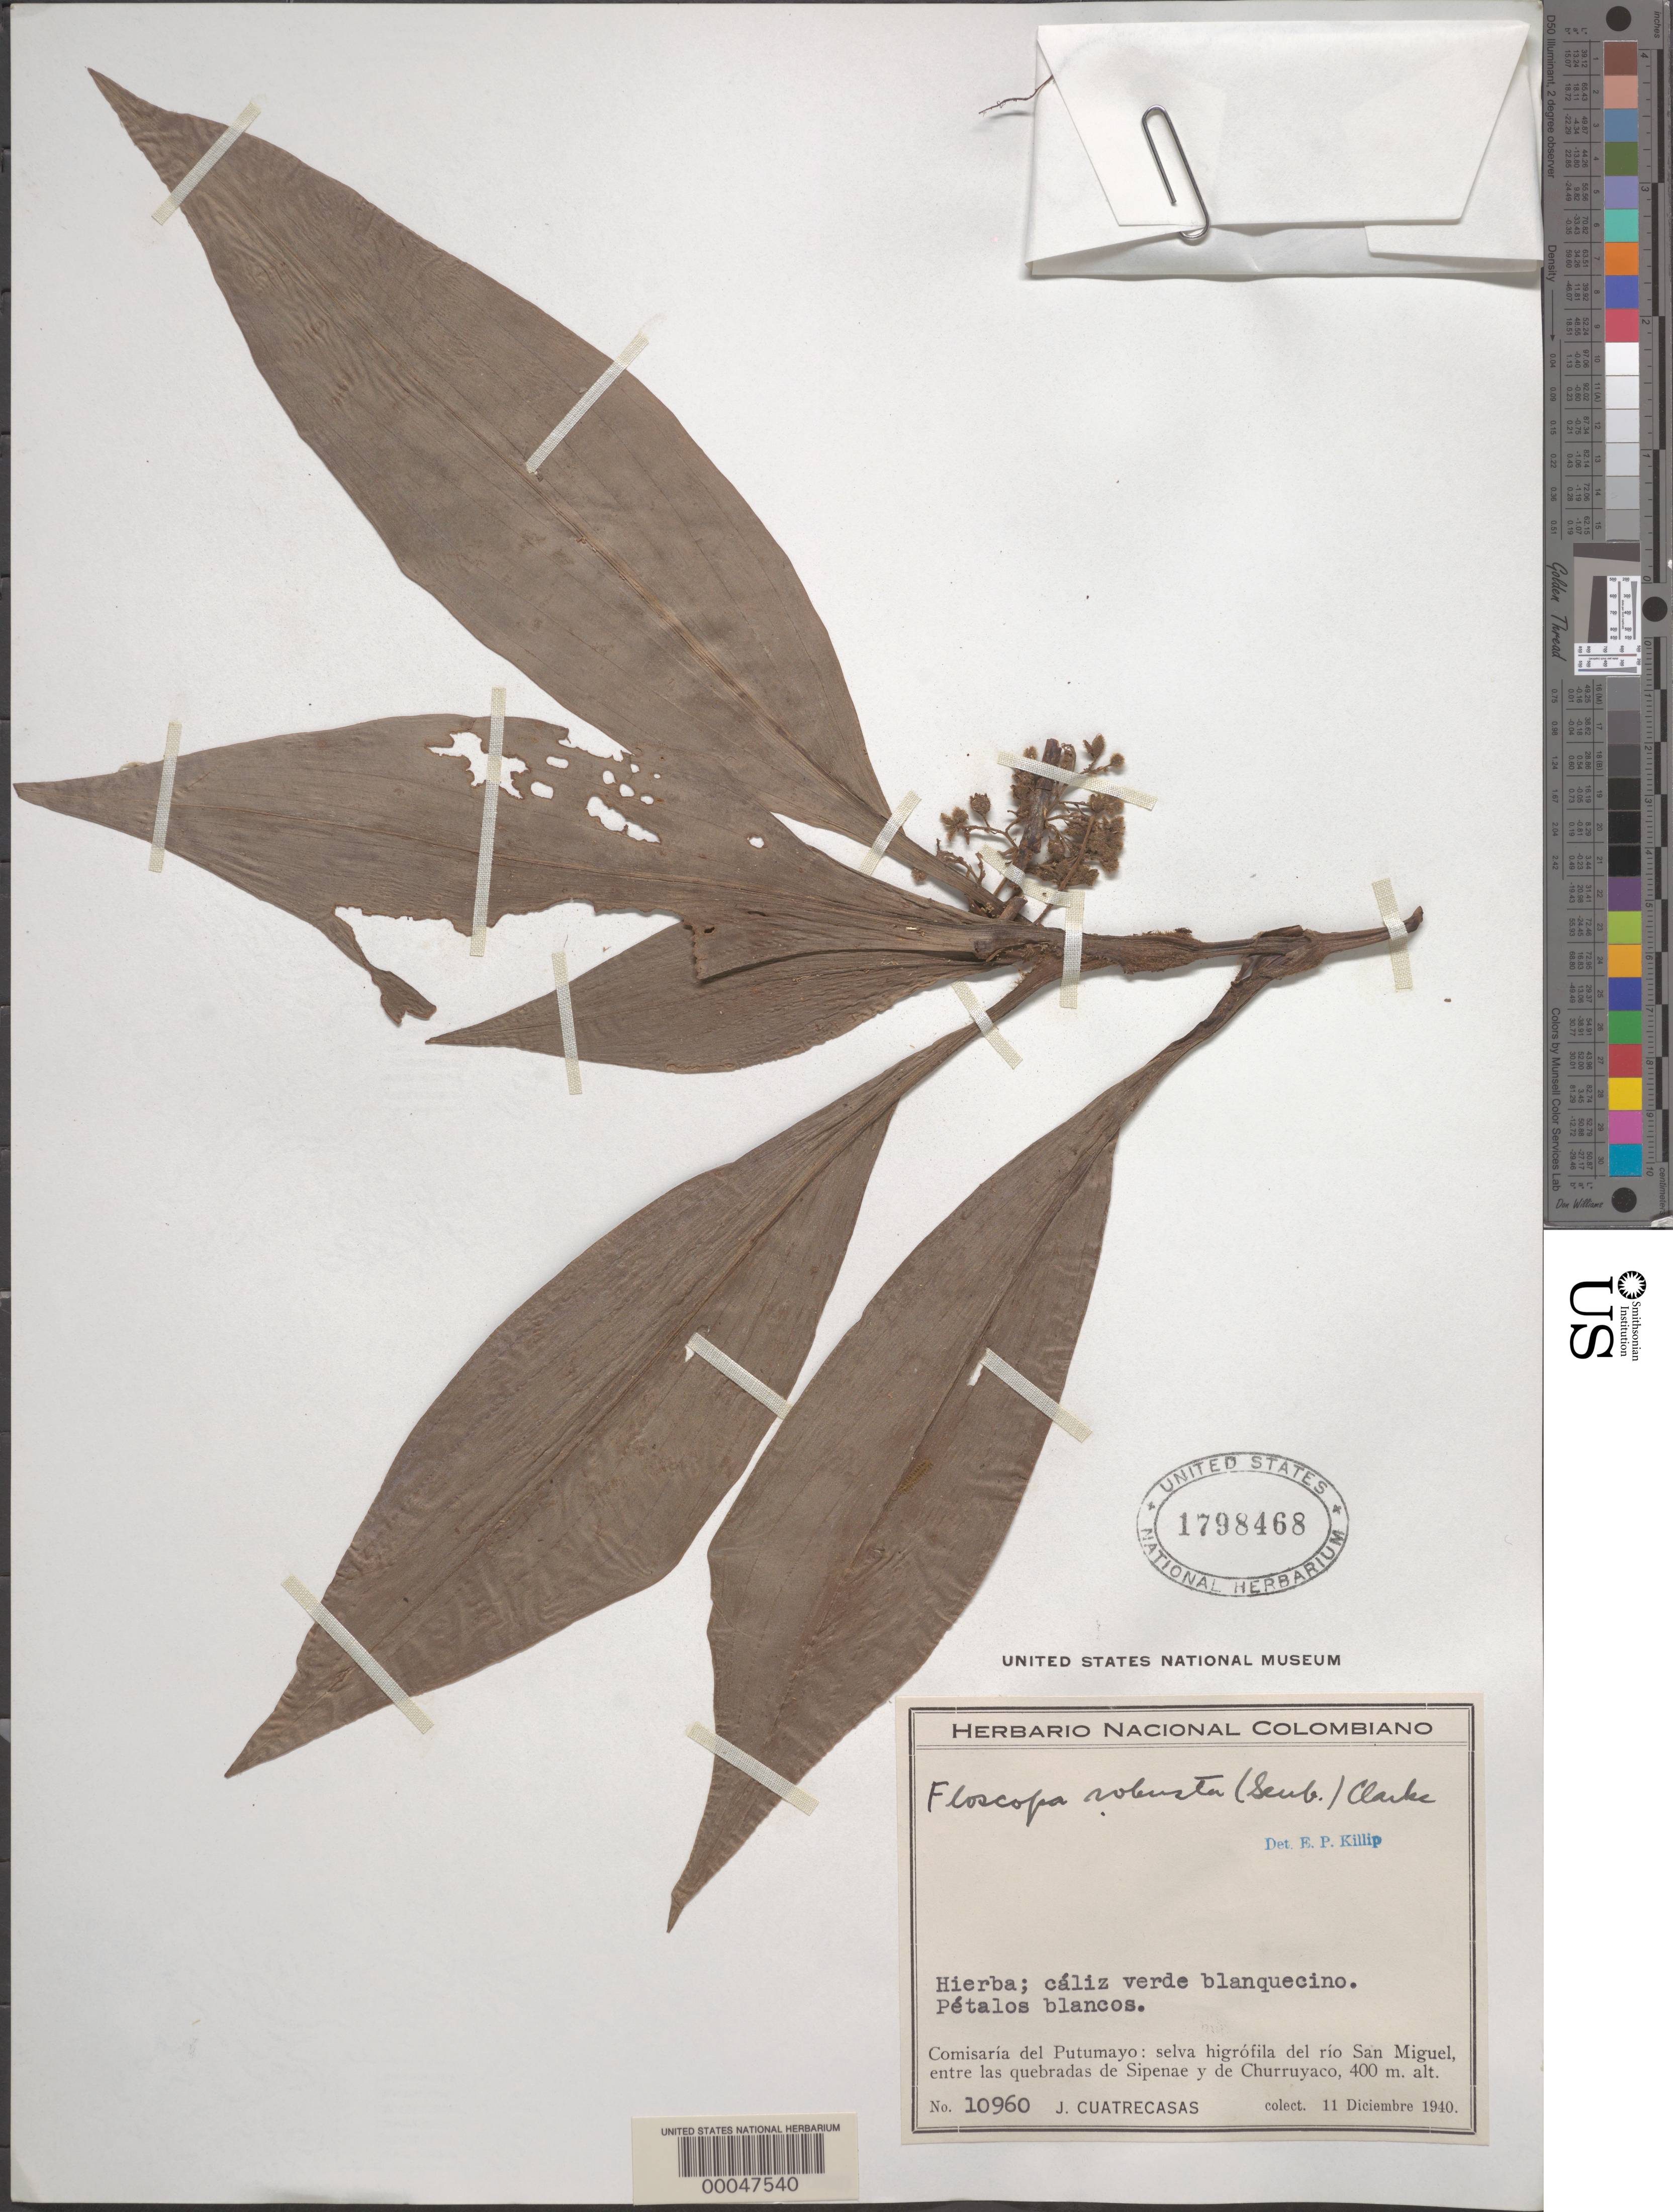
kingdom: Plantae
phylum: Tracheophyta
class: Liliopsida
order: Commelinales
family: Commelinaceae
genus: Floscopa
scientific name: Floscopa robusta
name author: (Seub.) C.B. Clarke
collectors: J. Cuatrecasas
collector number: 10960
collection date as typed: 11 Dec 1940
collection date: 1940-12-11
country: Colombia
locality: Rio Sal Miguel, between Quebradas Sipenae and Churruyaco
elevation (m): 400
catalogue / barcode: US 1798468